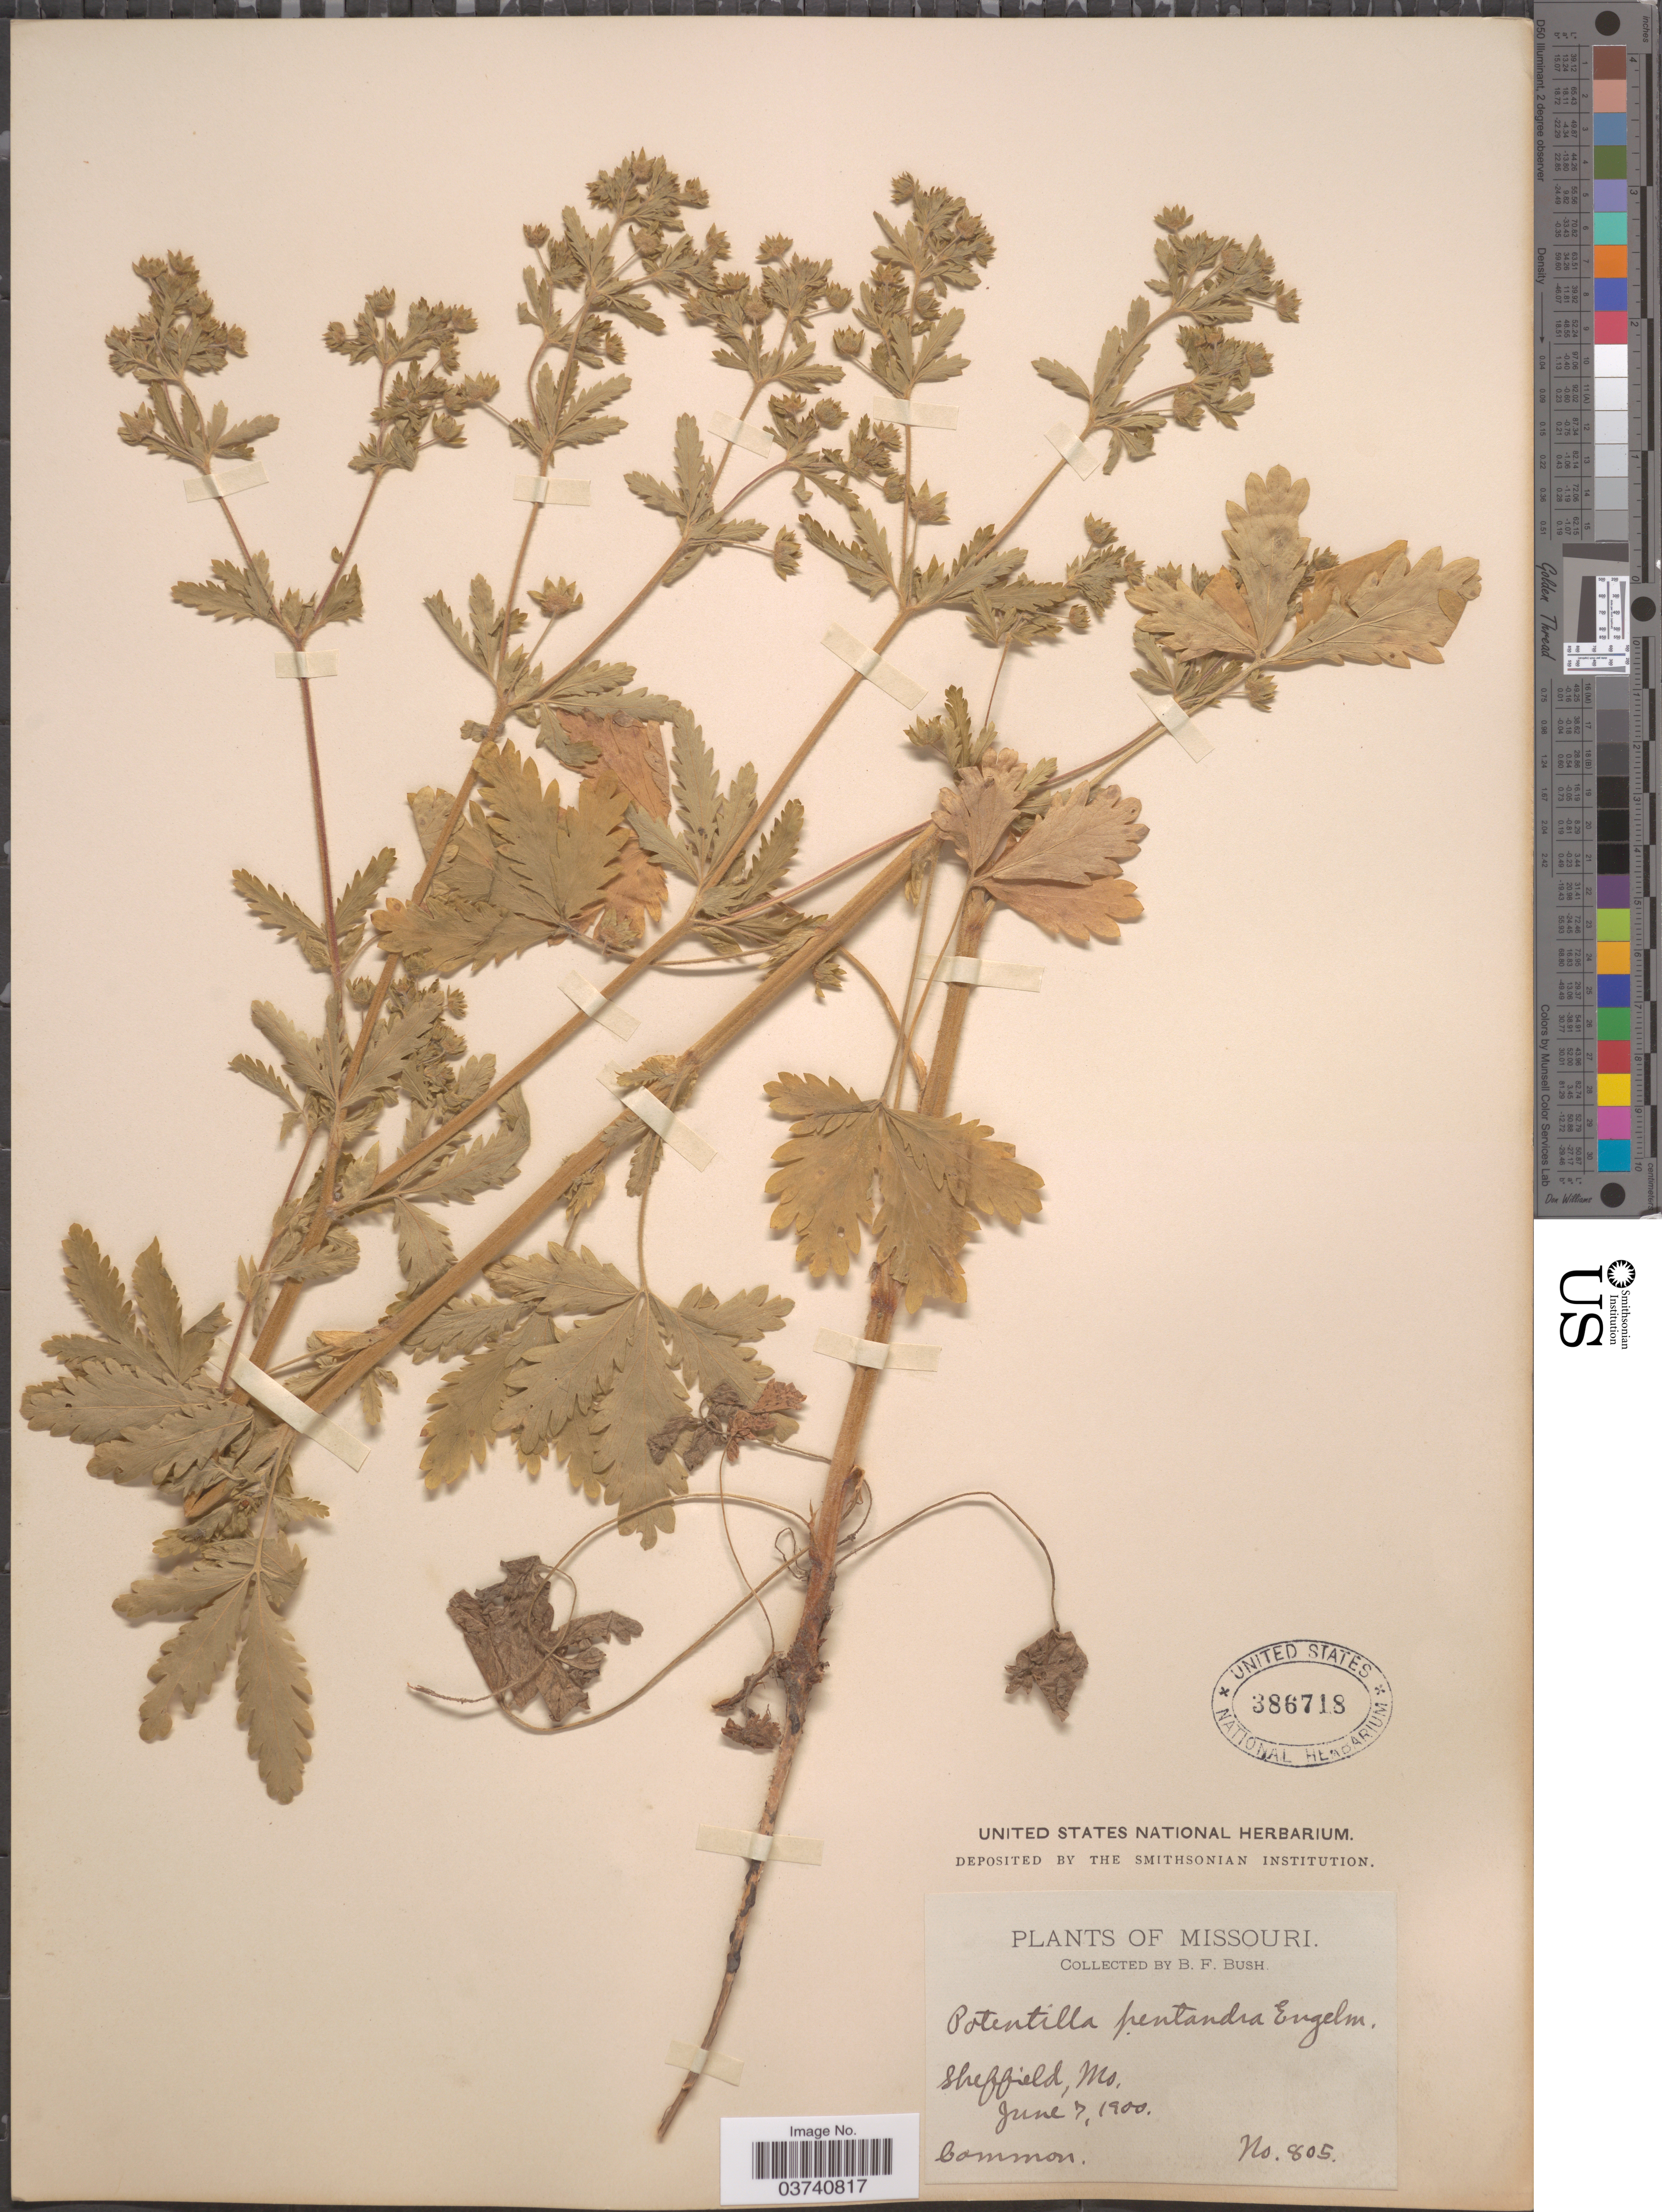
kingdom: Plantae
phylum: Tracheophyta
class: Magnoliopsida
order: Rosales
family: Rosaceae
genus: Potentilla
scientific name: Potentilla pentandra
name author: Engelm.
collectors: B. F. Bush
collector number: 805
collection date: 1900-06-07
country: United States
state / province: Missouri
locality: Sheffield.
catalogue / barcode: US 386718